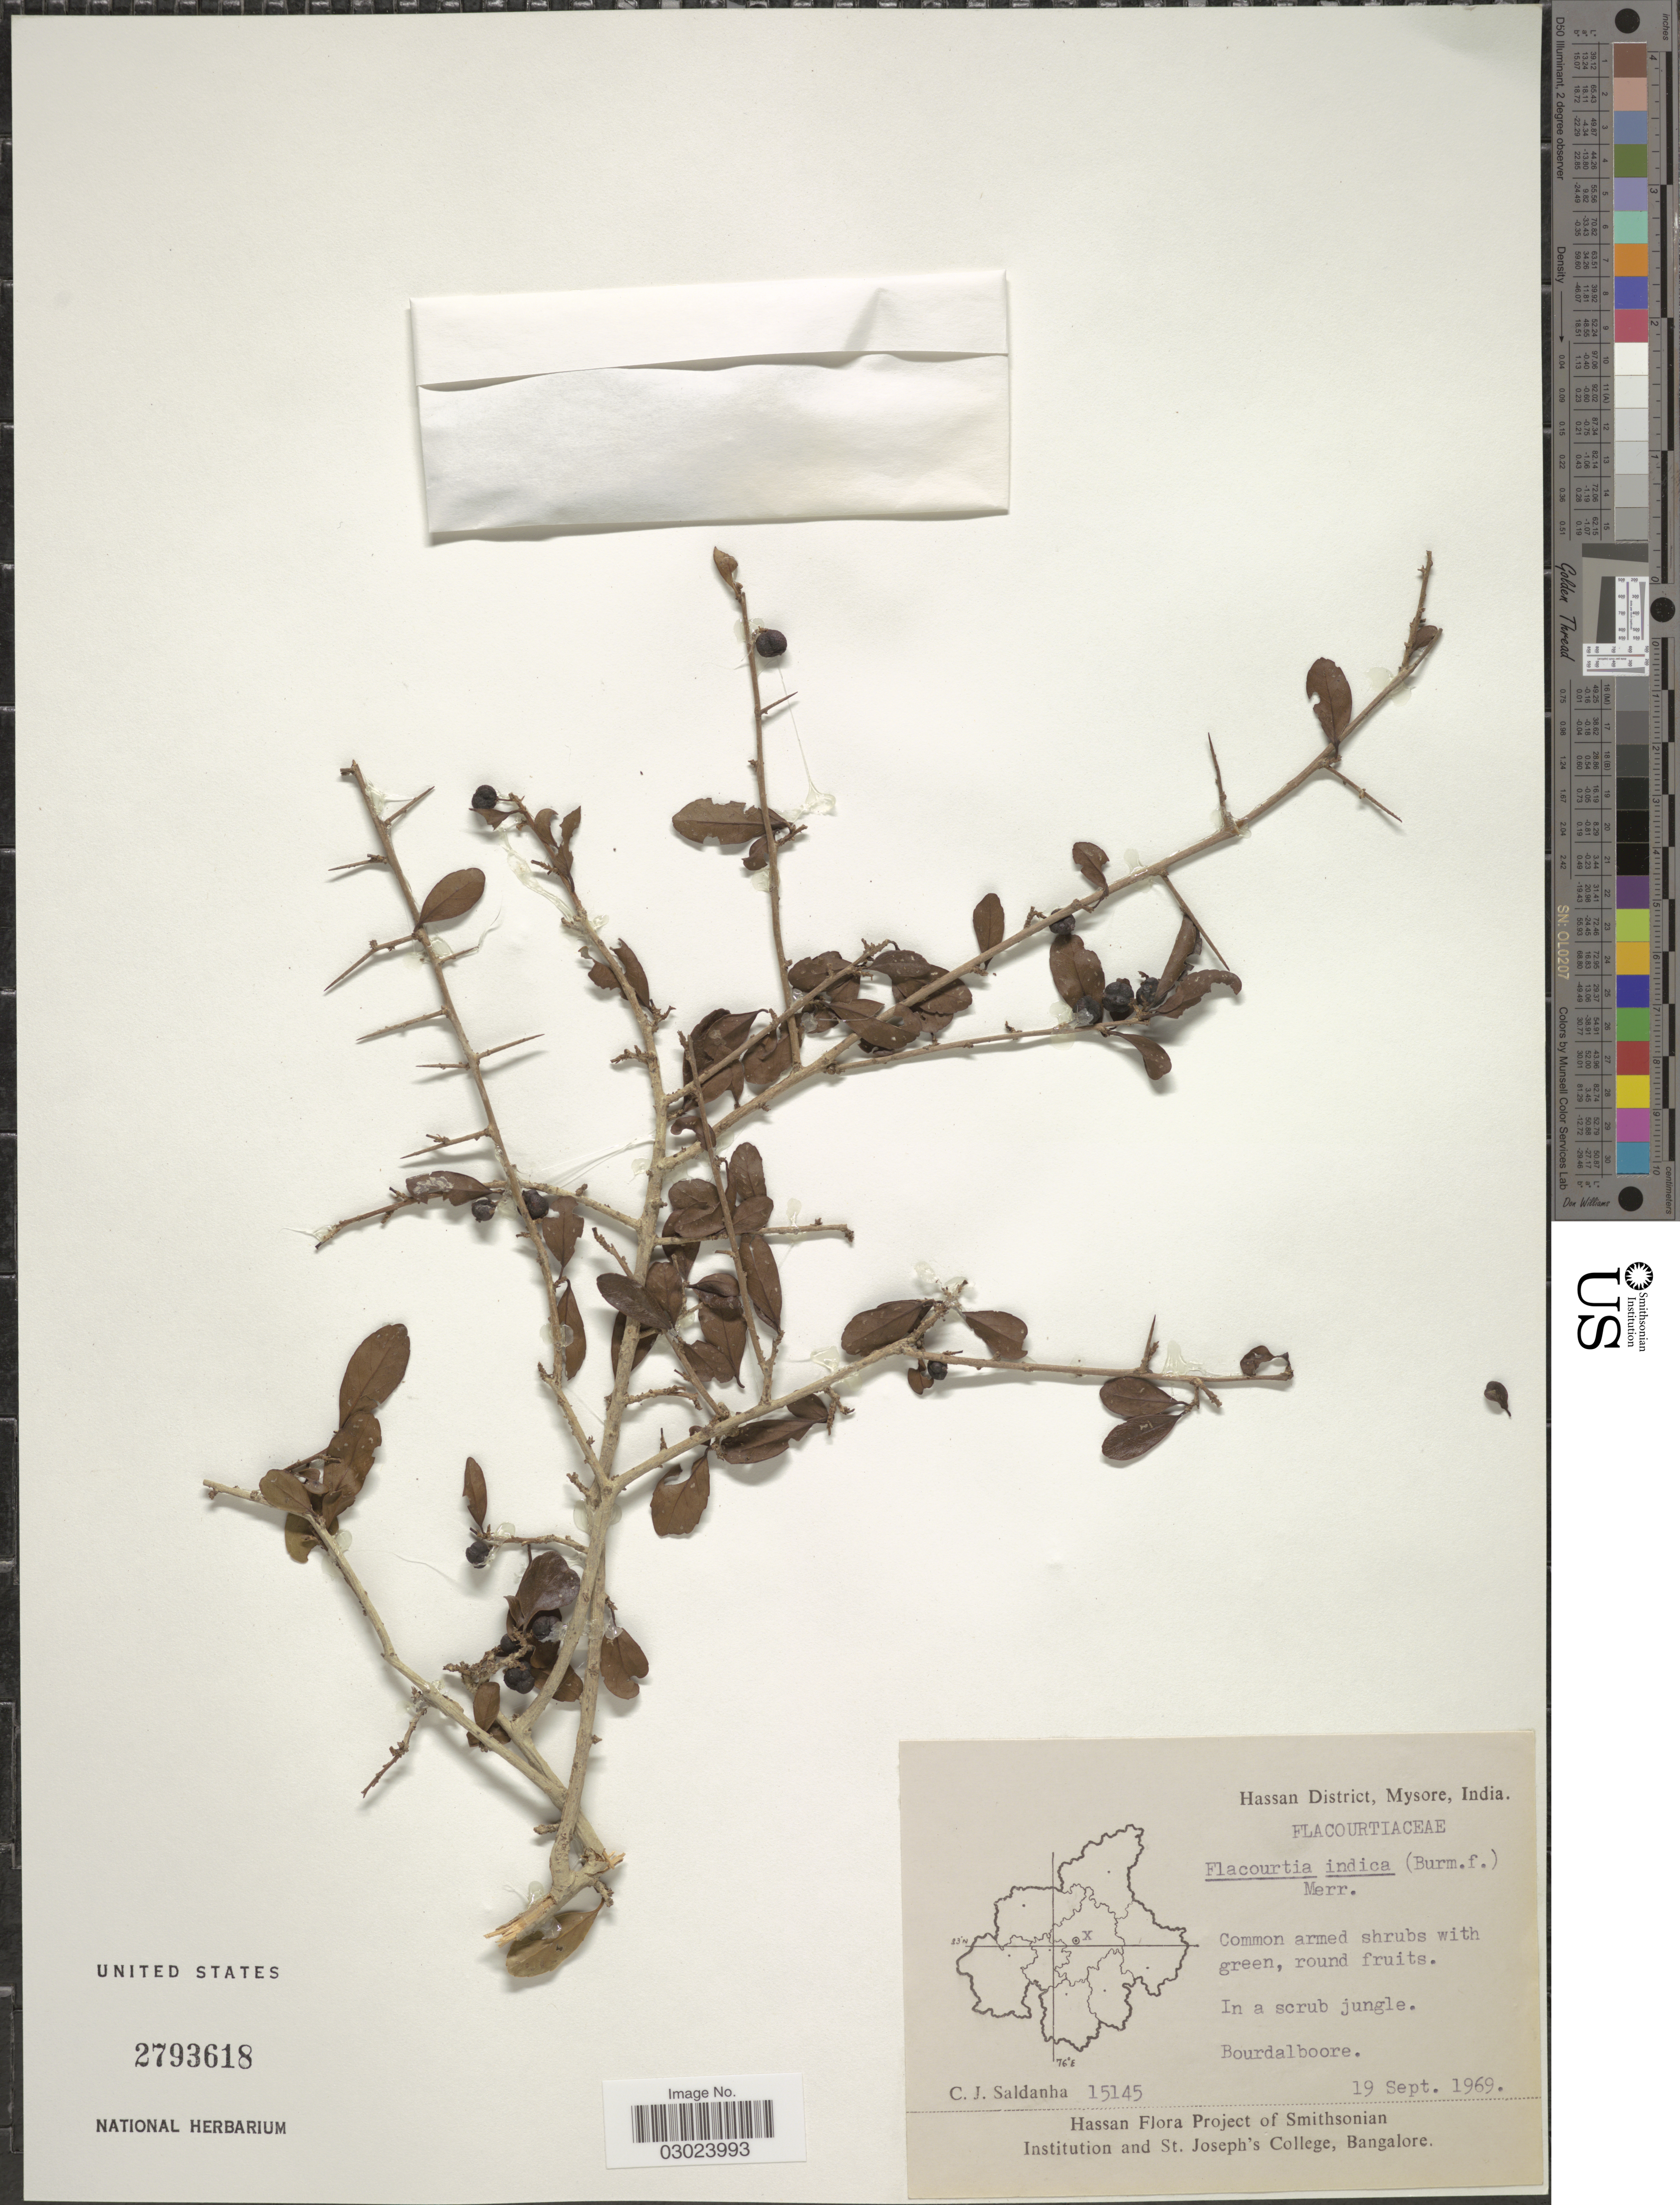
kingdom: Plantae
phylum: Tracheophyta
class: Magnoliopsida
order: Malpighiales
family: Salicaceae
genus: Flacourtia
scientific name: Flacourtia indica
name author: (Burm. f.) Merr.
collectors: C. J. Saldanha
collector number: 15145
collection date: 1969-09-19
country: India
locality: Hassan District, Mysore. Bourdalboore.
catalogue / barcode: US 2793618